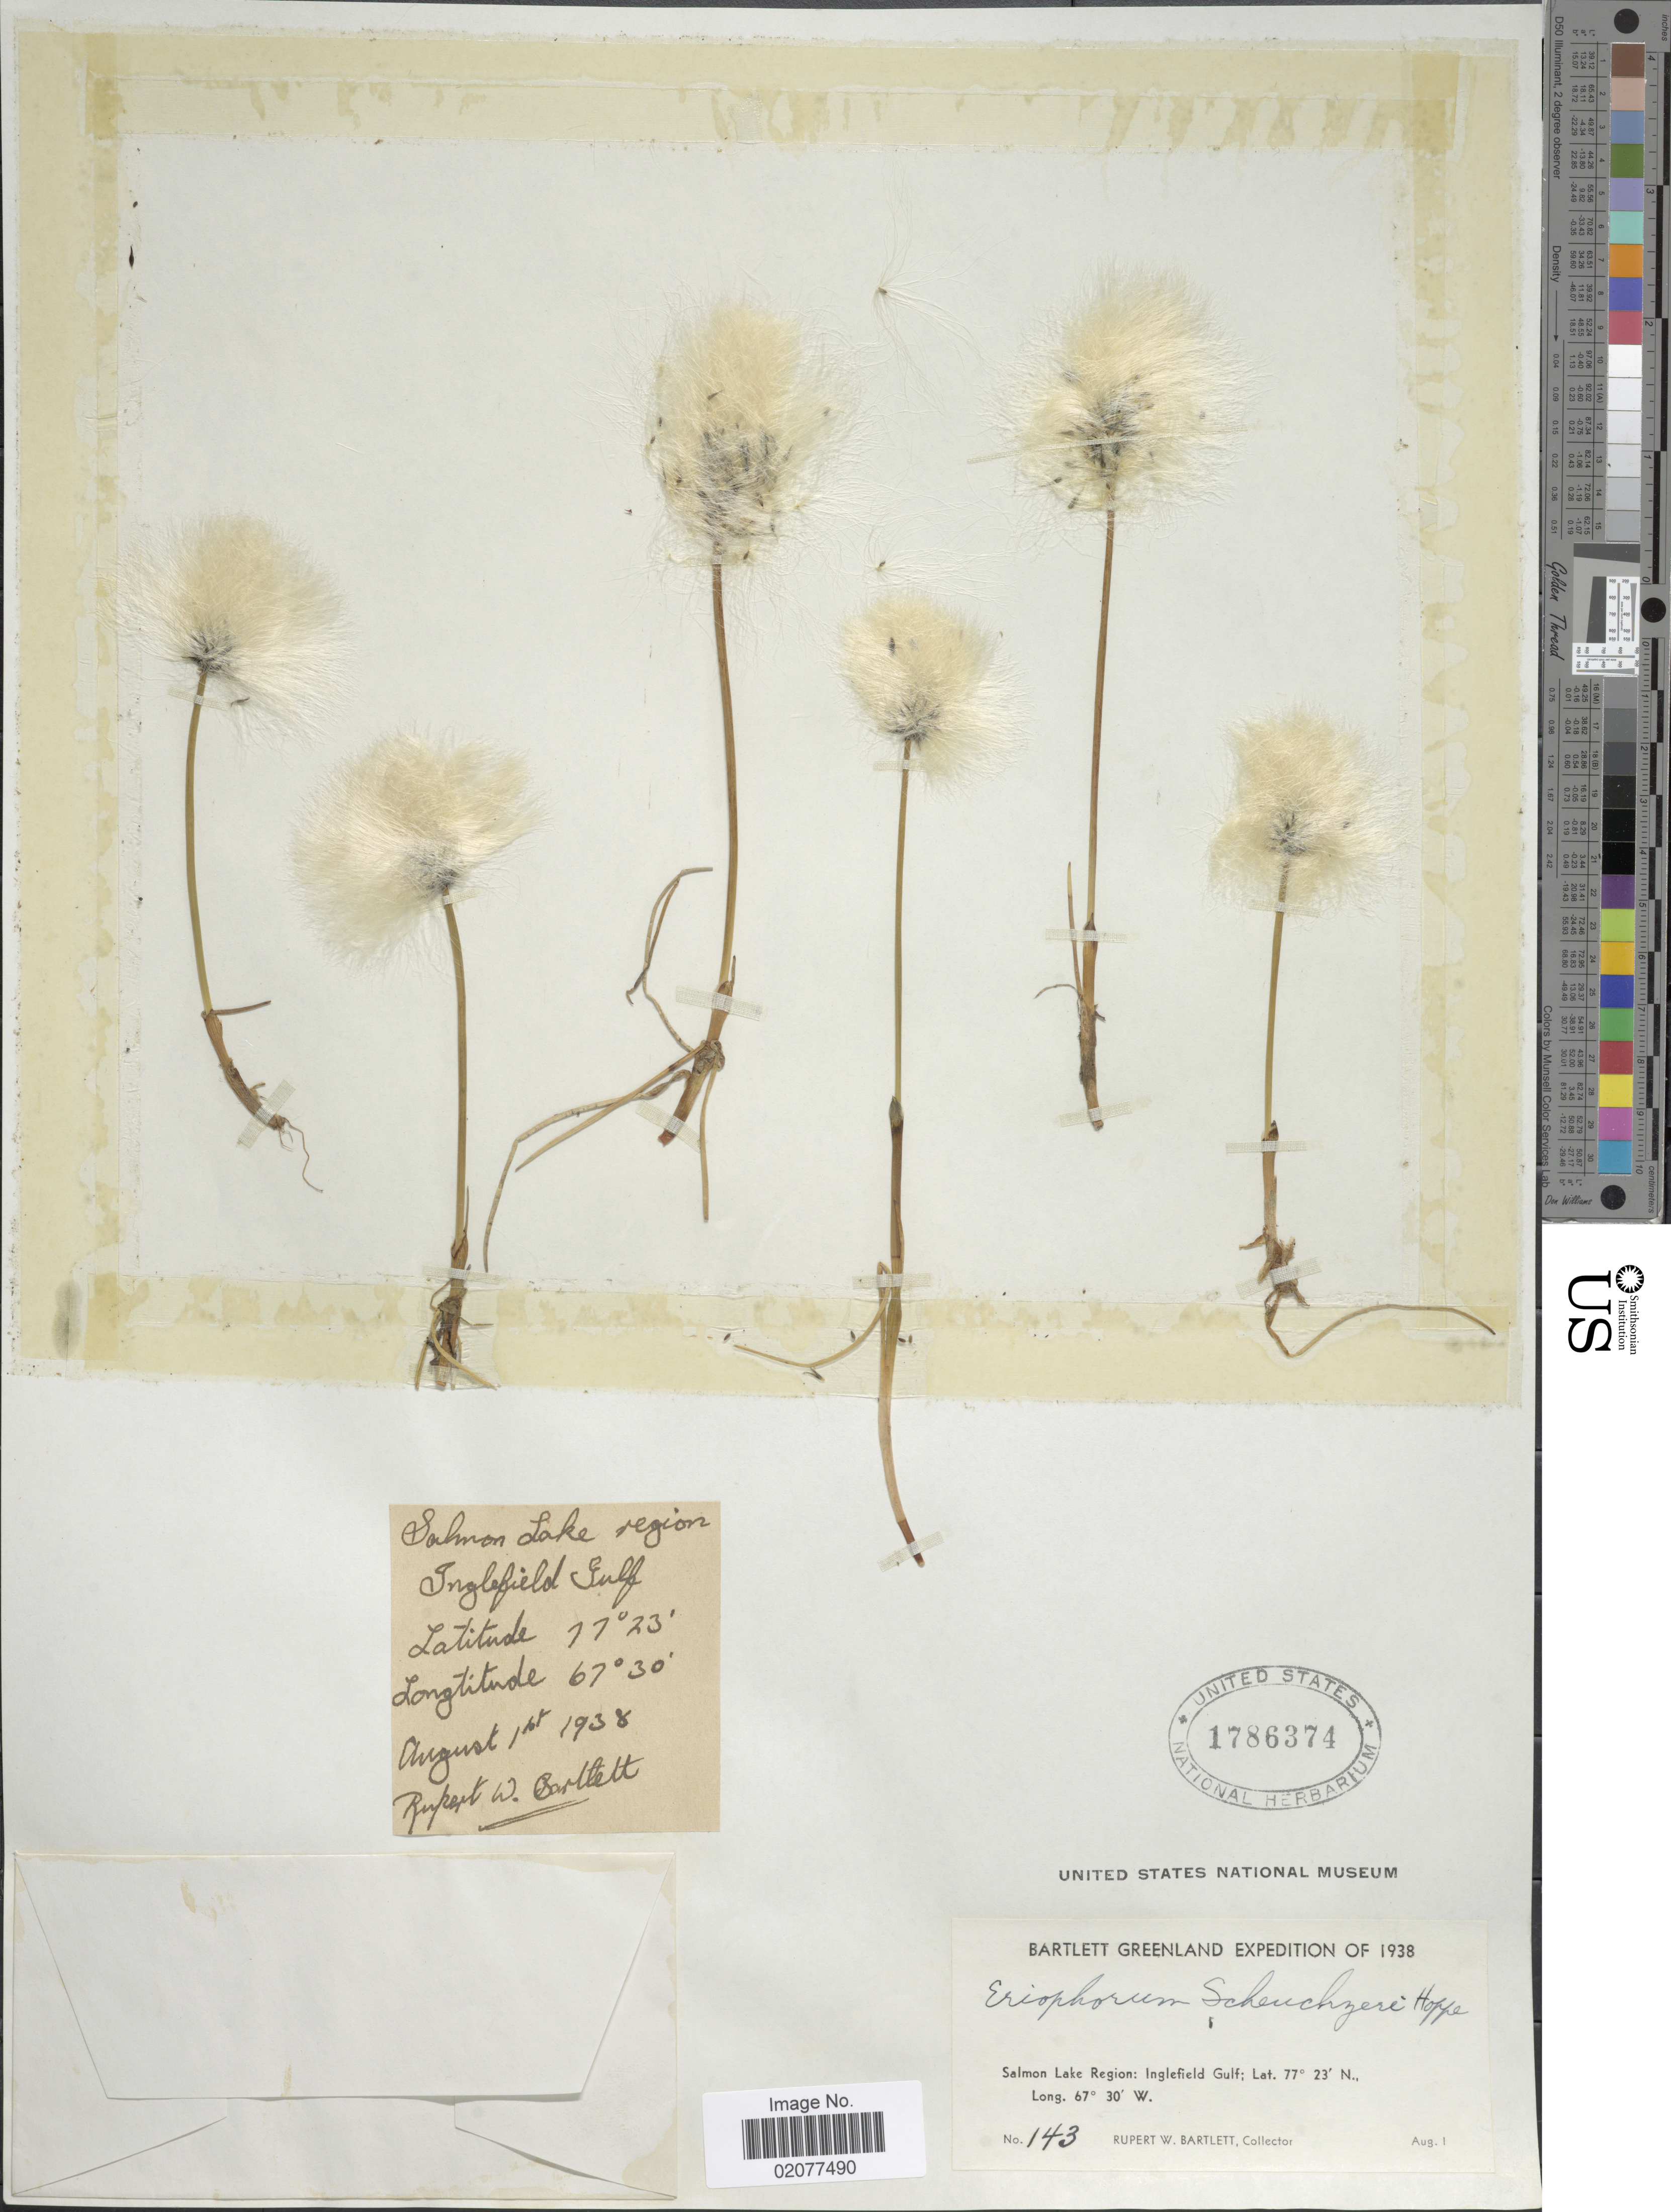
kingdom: Plantae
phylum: Tracheophyta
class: Liliopsida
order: Poales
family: Cyperaceae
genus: Eriophorum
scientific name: Eriophorum scheuchzeri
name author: Hoppe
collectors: R. W. Bartlett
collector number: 143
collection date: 1938-08-01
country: Greenland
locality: Salmon Lake Region: Inglefield.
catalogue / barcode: US 1786374